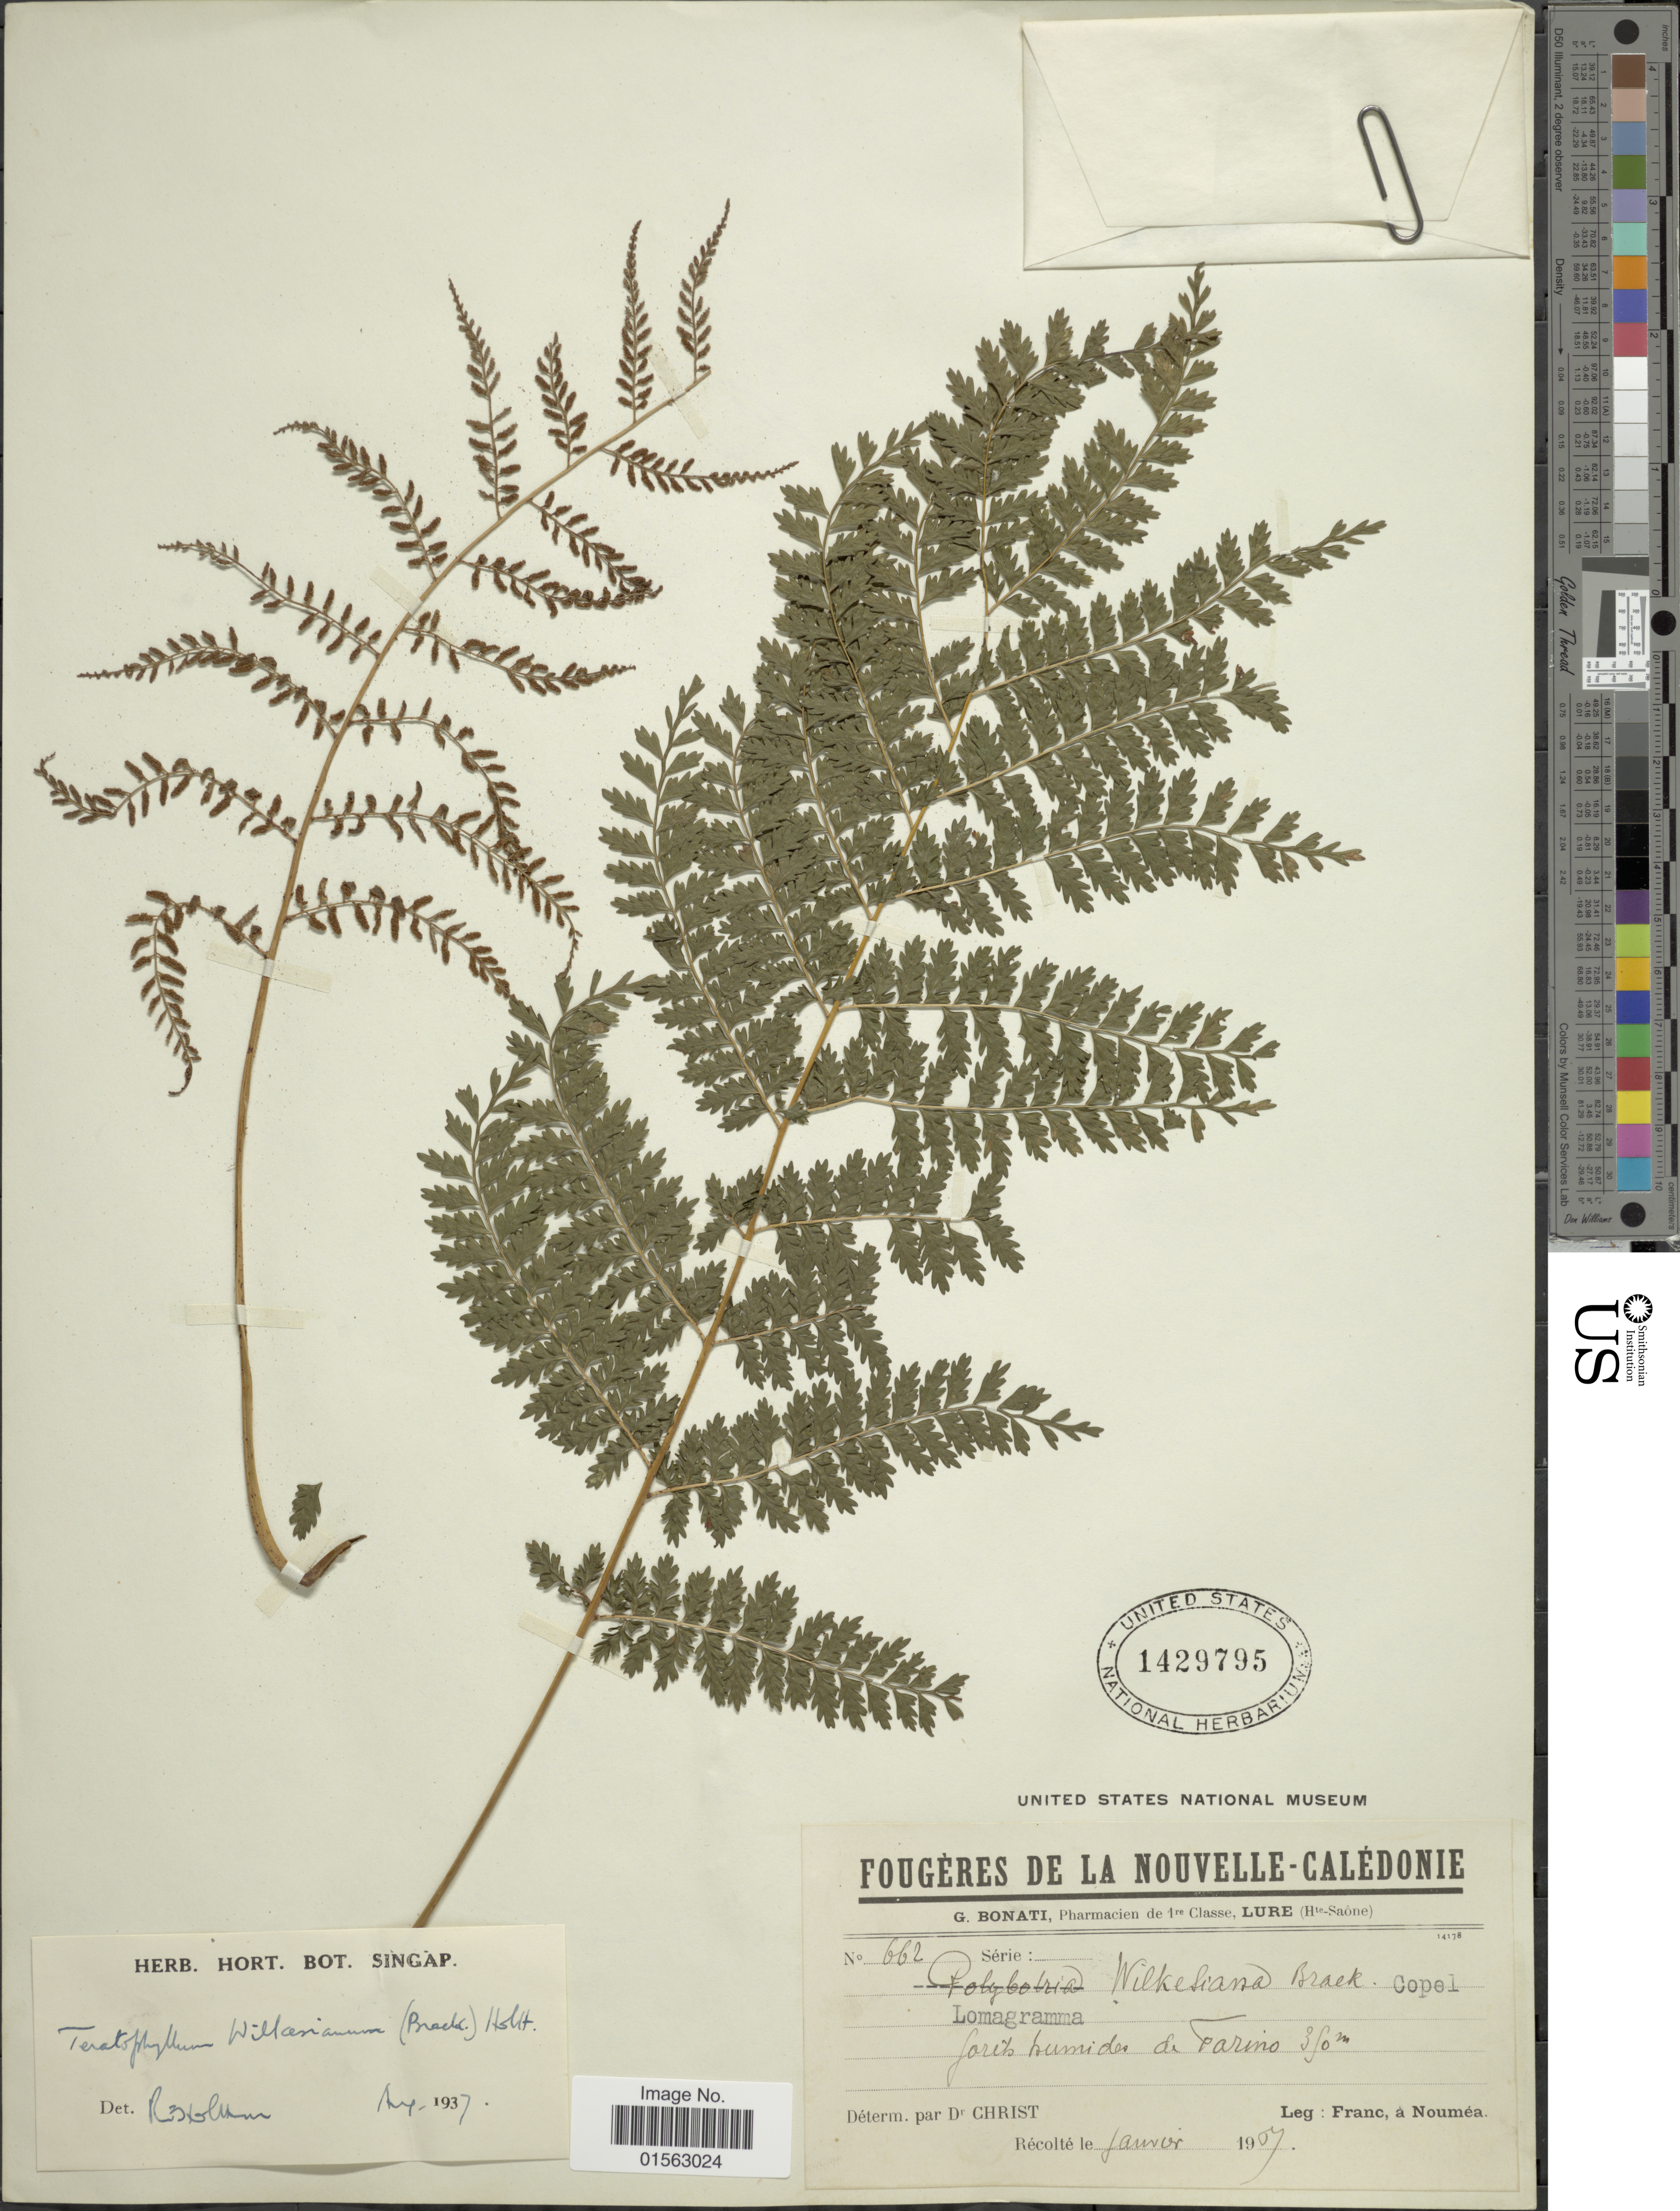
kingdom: Plantae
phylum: Tracheophyta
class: Polypodiopsida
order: Polypodiales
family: Dryopteridaceae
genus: Teratophyllum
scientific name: Teratophyllum wilkesianum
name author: (Brack.) Holttum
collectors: Franc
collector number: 662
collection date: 1907-01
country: New Caledonia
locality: Nouvelle- Calédonie, forêts humides de Farino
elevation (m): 380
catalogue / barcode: US 1429795